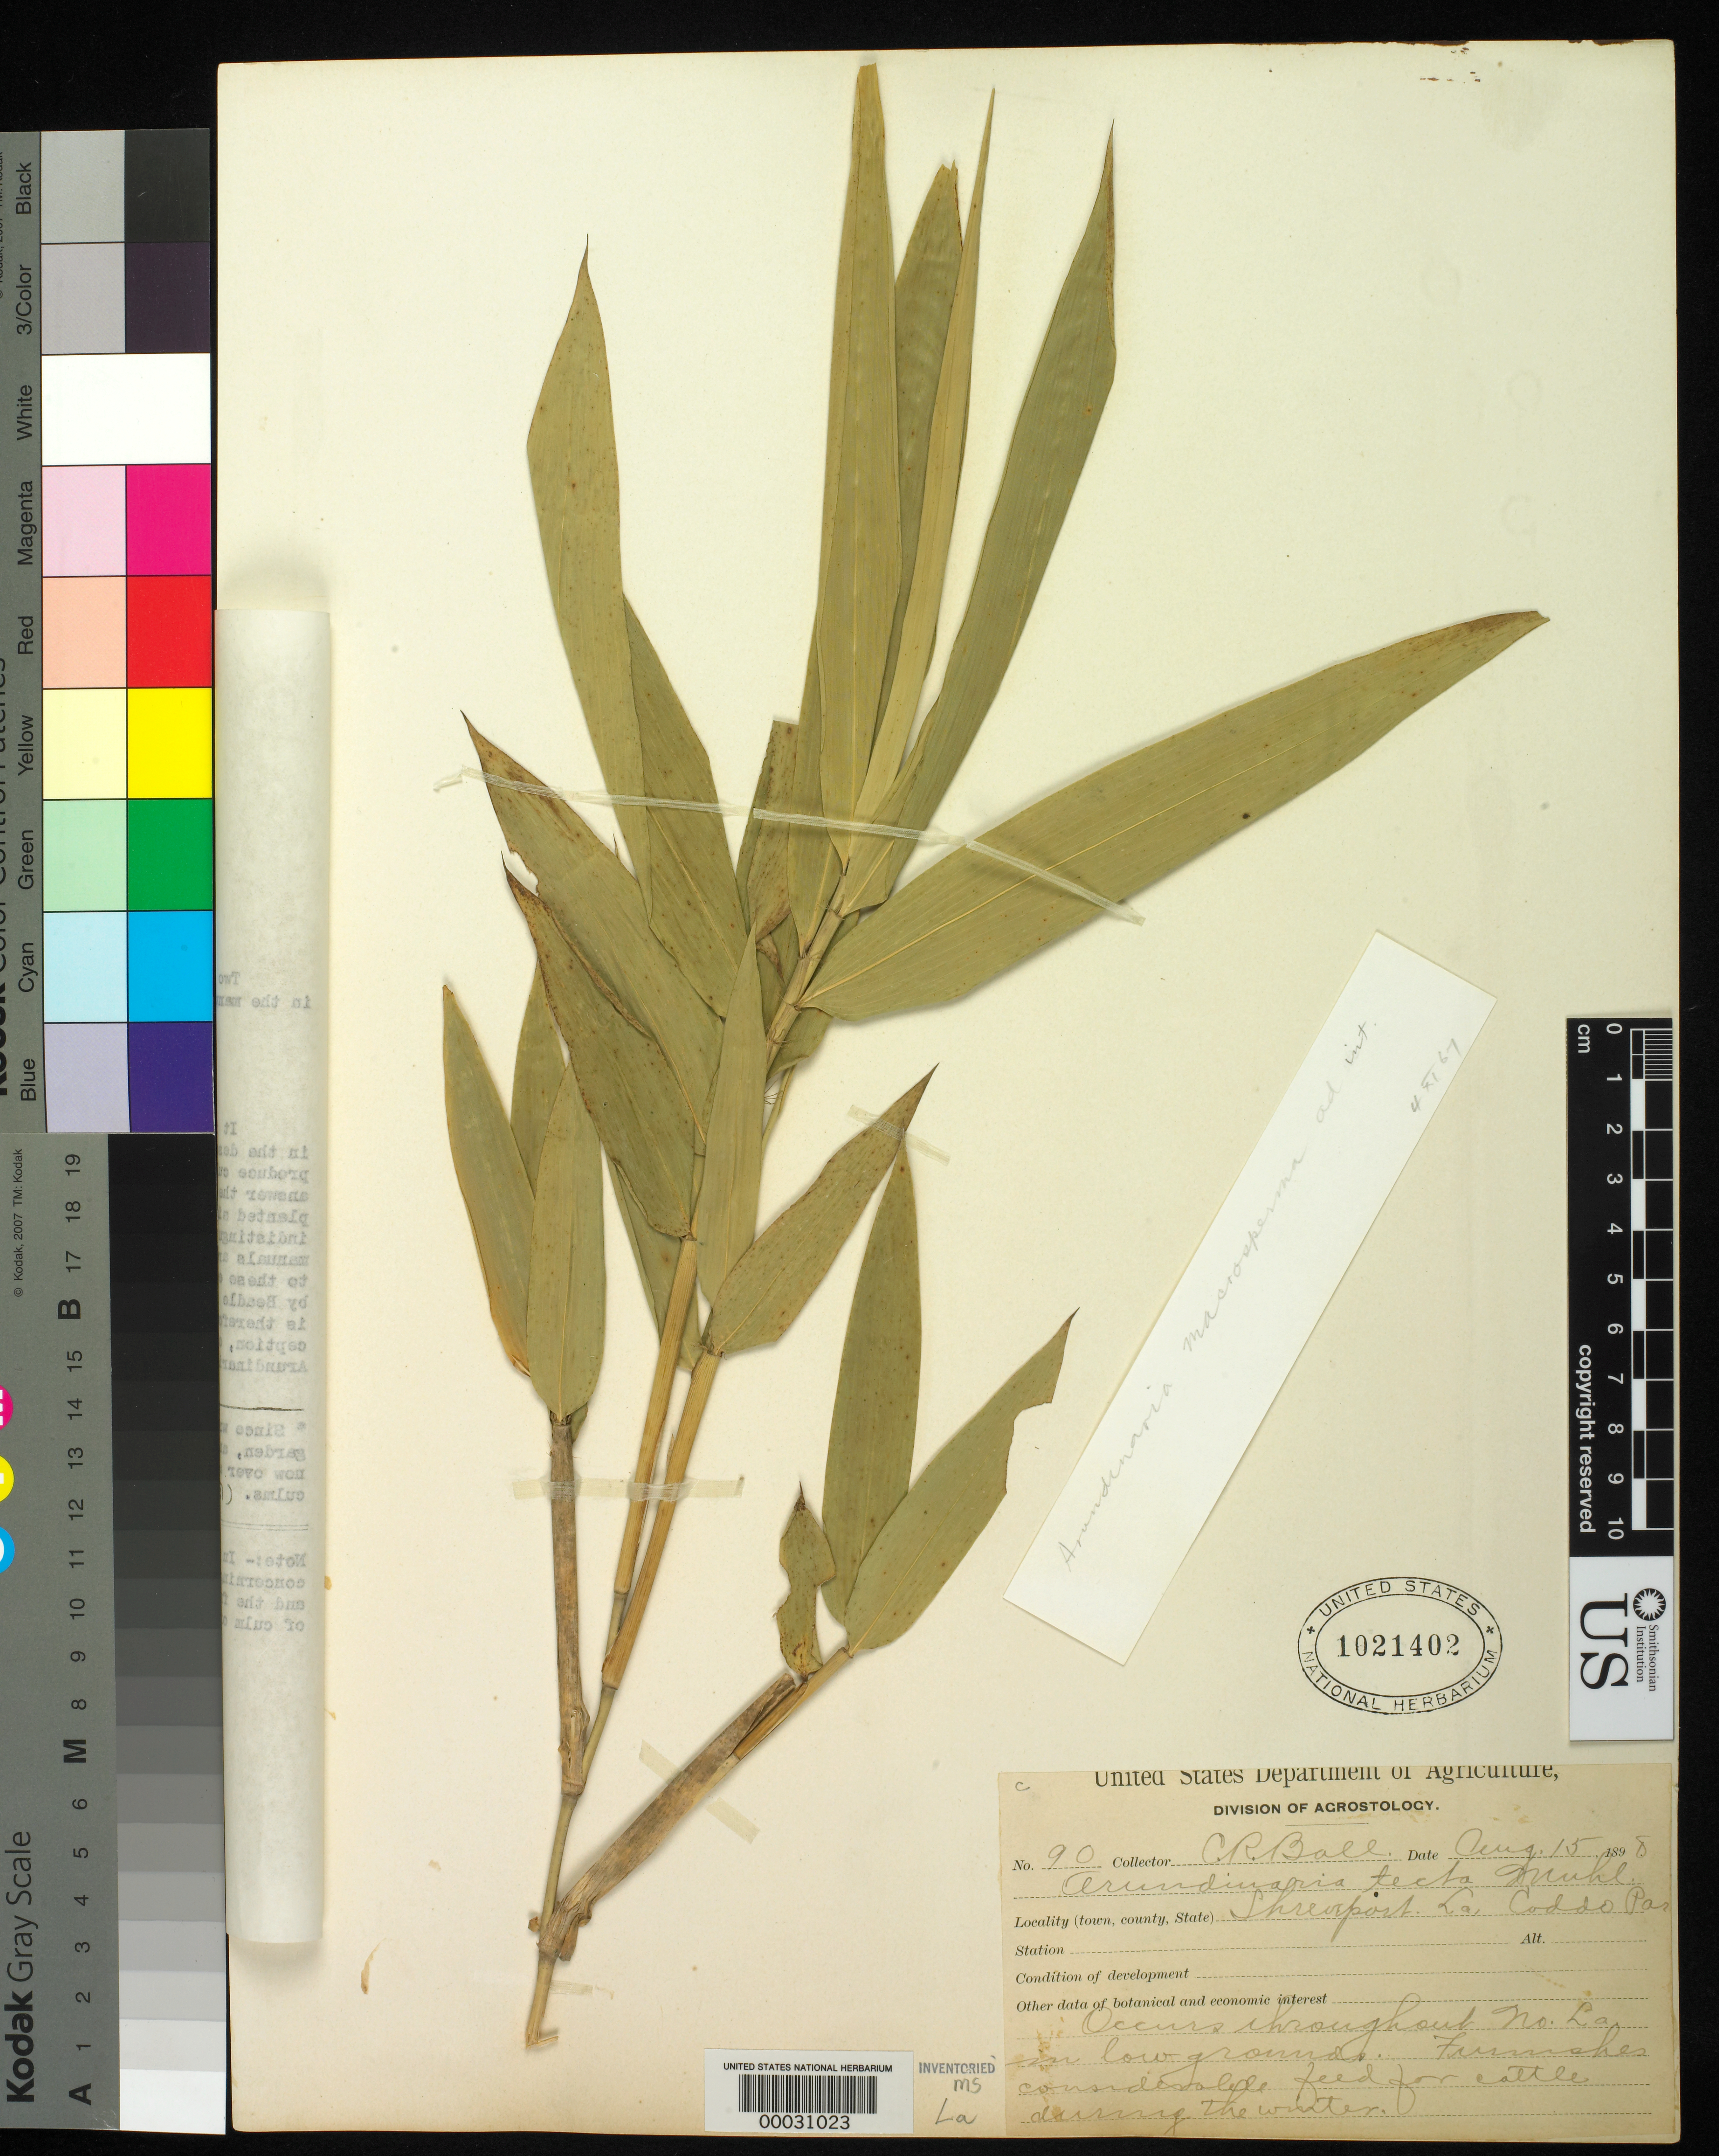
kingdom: Plantae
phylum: Tracheophyta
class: Liliopsida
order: Poales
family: Poaceae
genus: Arundinaria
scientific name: Arundinaria gigantea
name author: (Walter) Muhl.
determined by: Poaceae Reorganization Project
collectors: C. R. Ball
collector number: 90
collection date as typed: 15 Aug 1898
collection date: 1898-08-15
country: United States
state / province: Louisiana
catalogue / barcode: US 1021402